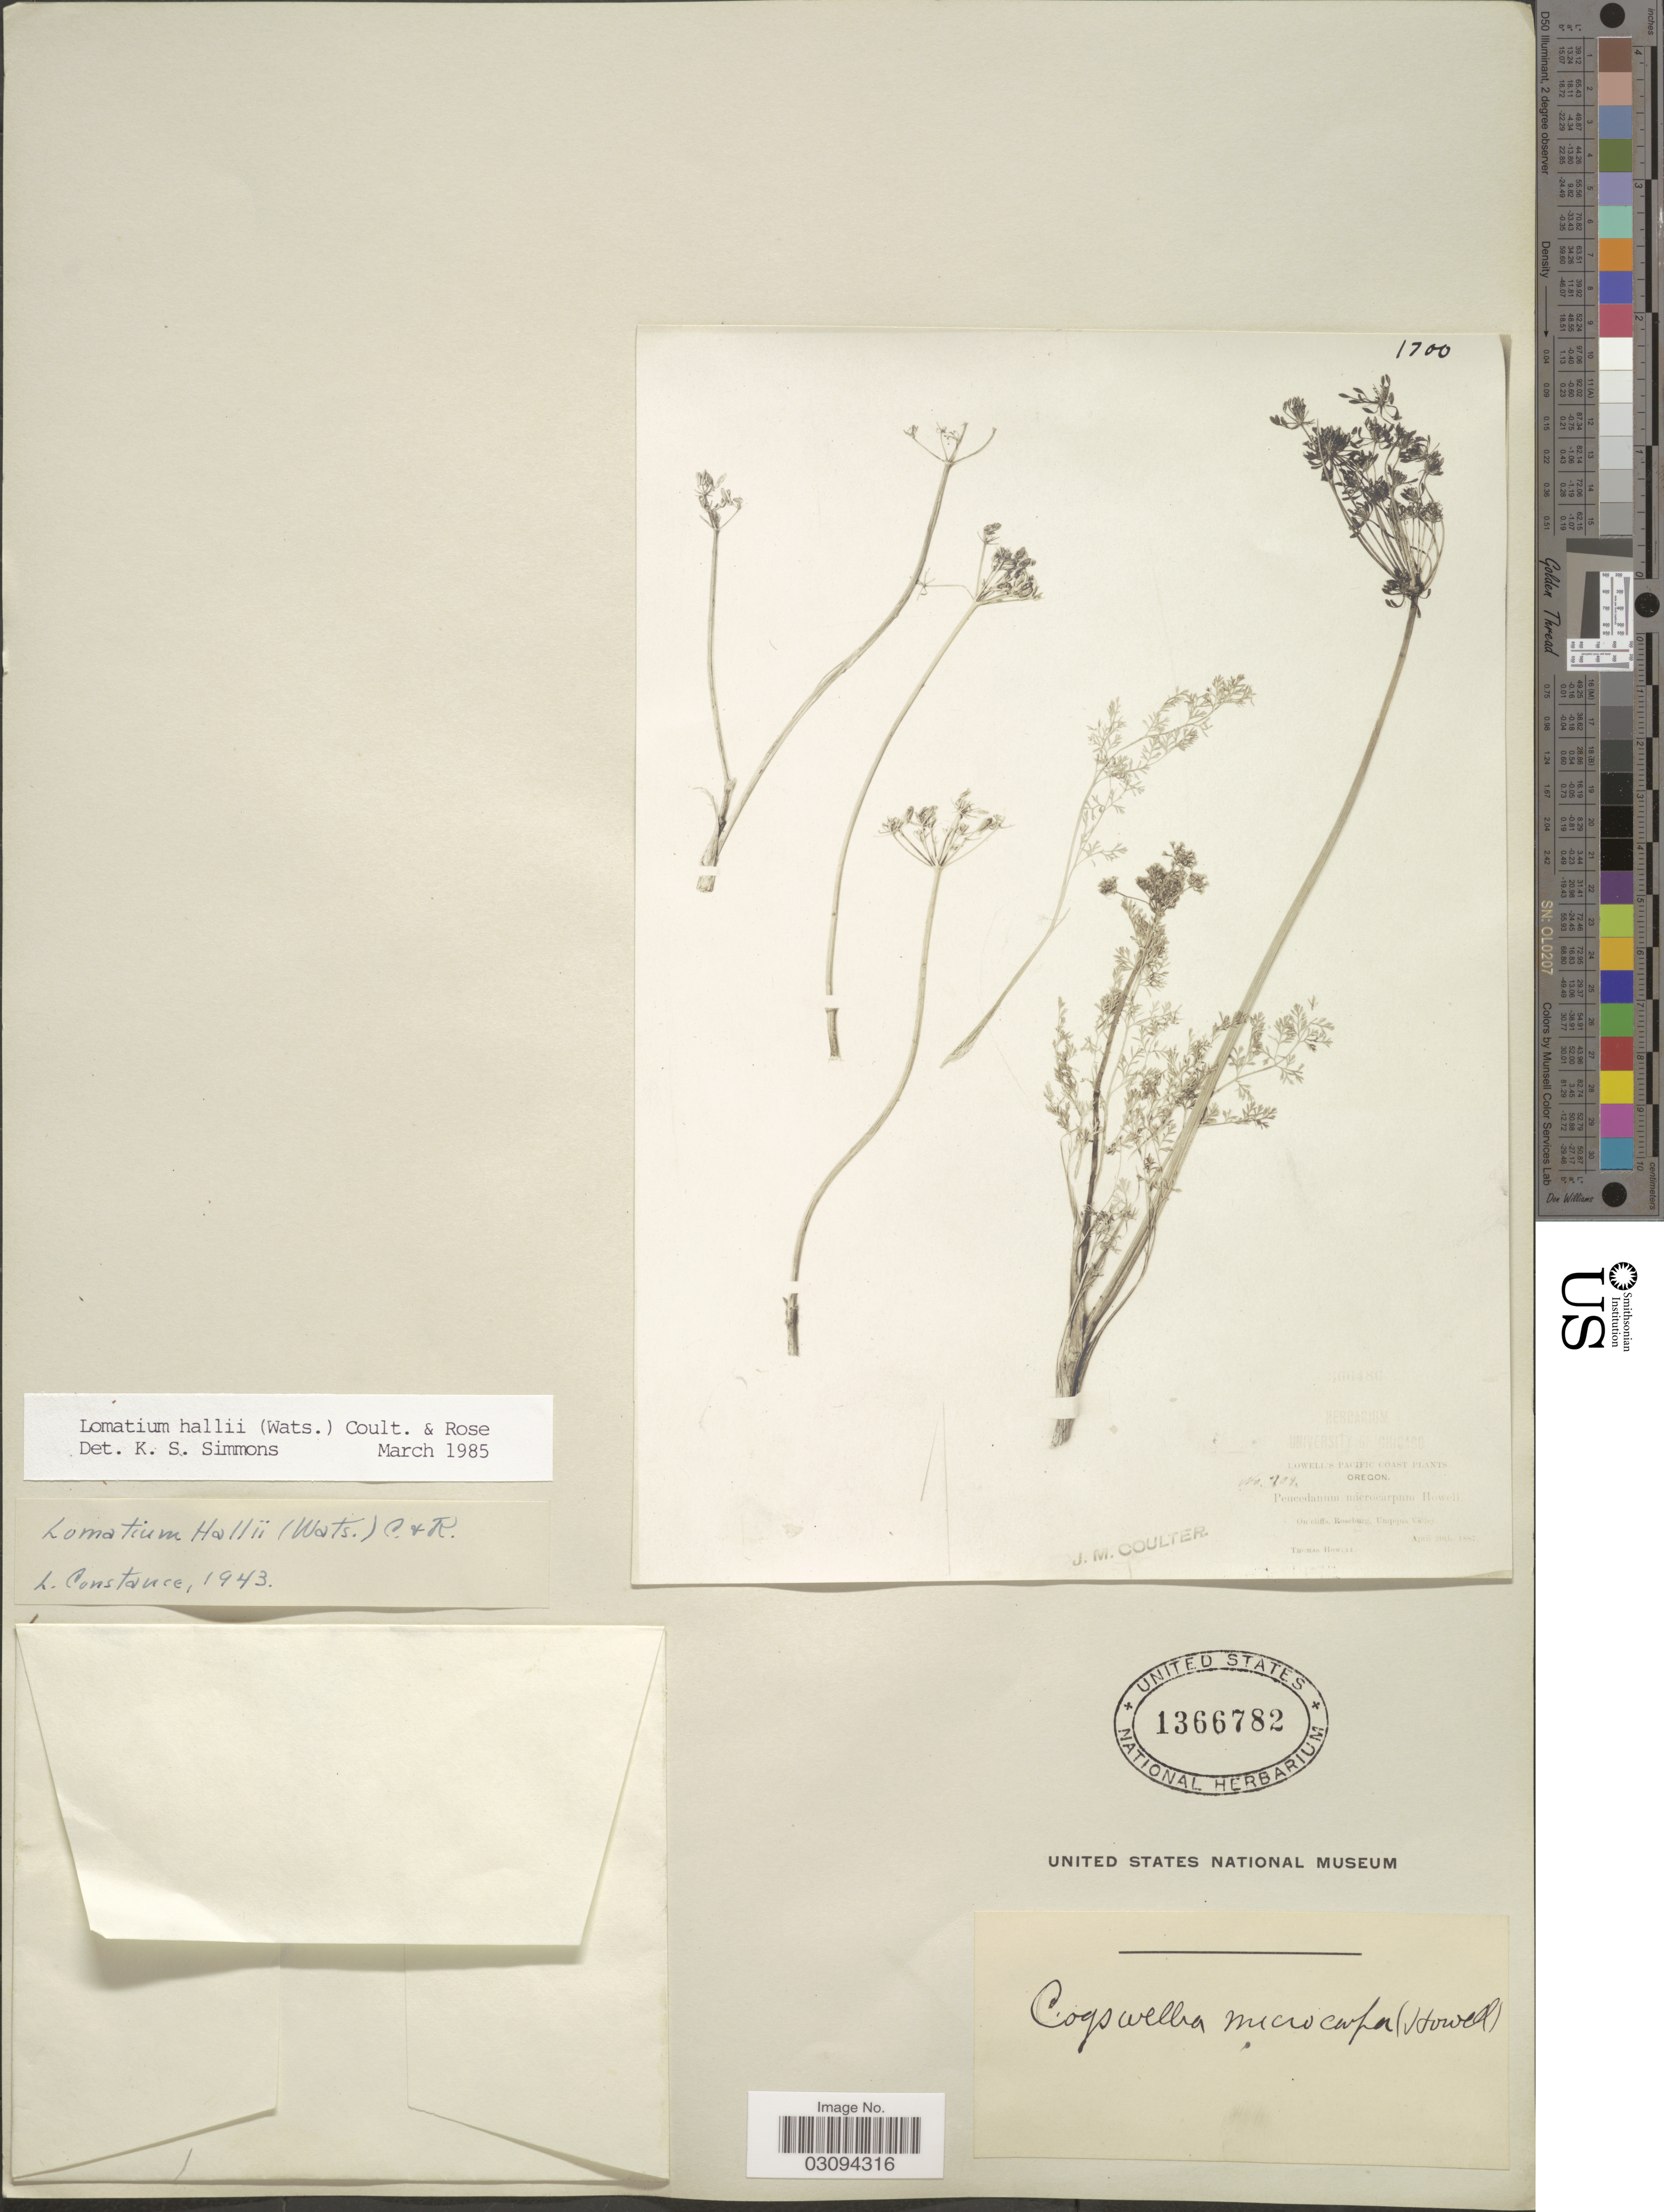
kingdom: Plantae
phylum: Tracheophyta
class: Magnoliopsida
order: Apiales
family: Apiaceae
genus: Lomatium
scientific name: Lomatium hallii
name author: (S. Watson) J.M. Coult. & Rose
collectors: T. Howell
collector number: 709*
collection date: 1887-04-20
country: United States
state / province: Oregon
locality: Pacific Coast. On cliffs, Roseburg, Umpqua Valley.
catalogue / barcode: US 366486